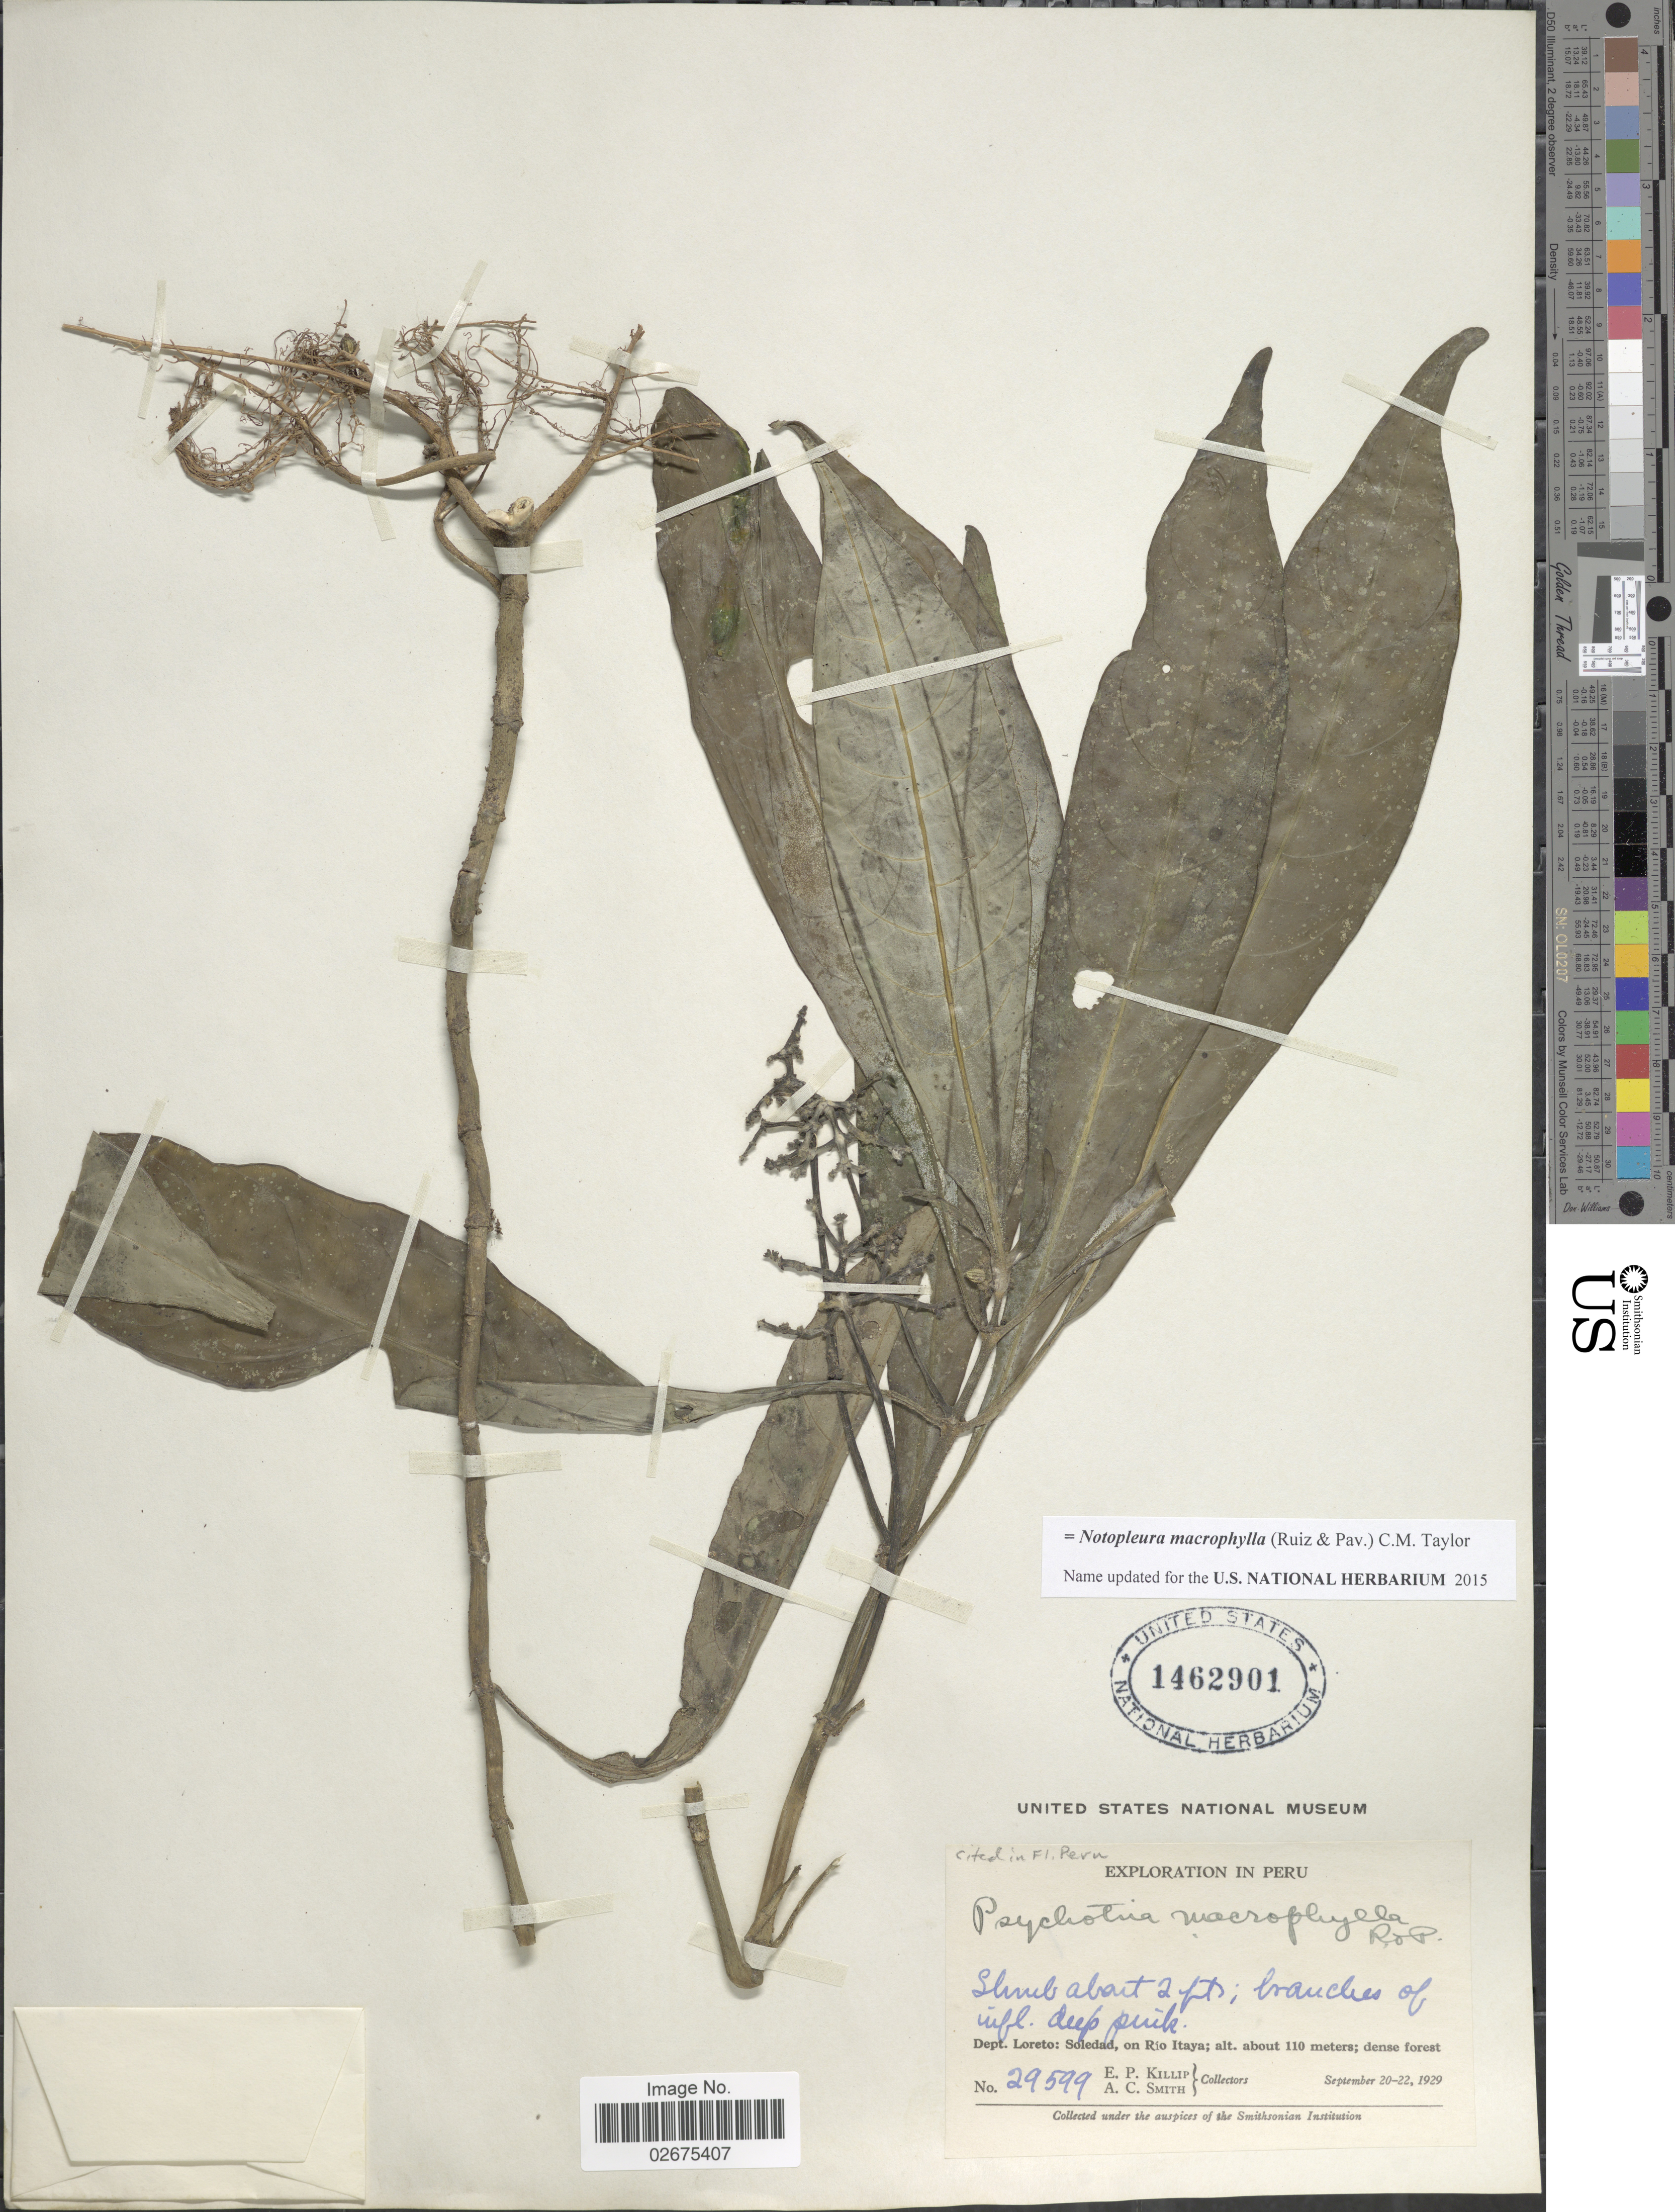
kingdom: Plantae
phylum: Tracheophyta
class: Magnoliopsida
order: Gentianales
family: Rubiaceae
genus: Notopleura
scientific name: Notopleura macrophylla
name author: (Ruiz & Pav.) C.M. Taylor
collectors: E. P. Killip & A. C. Smith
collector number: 29599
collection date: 1929-09-20/1929-09-22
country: Peru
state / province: Loreto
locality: Soledad, on Rio Itaya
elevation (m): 110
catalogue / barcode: US 1462901